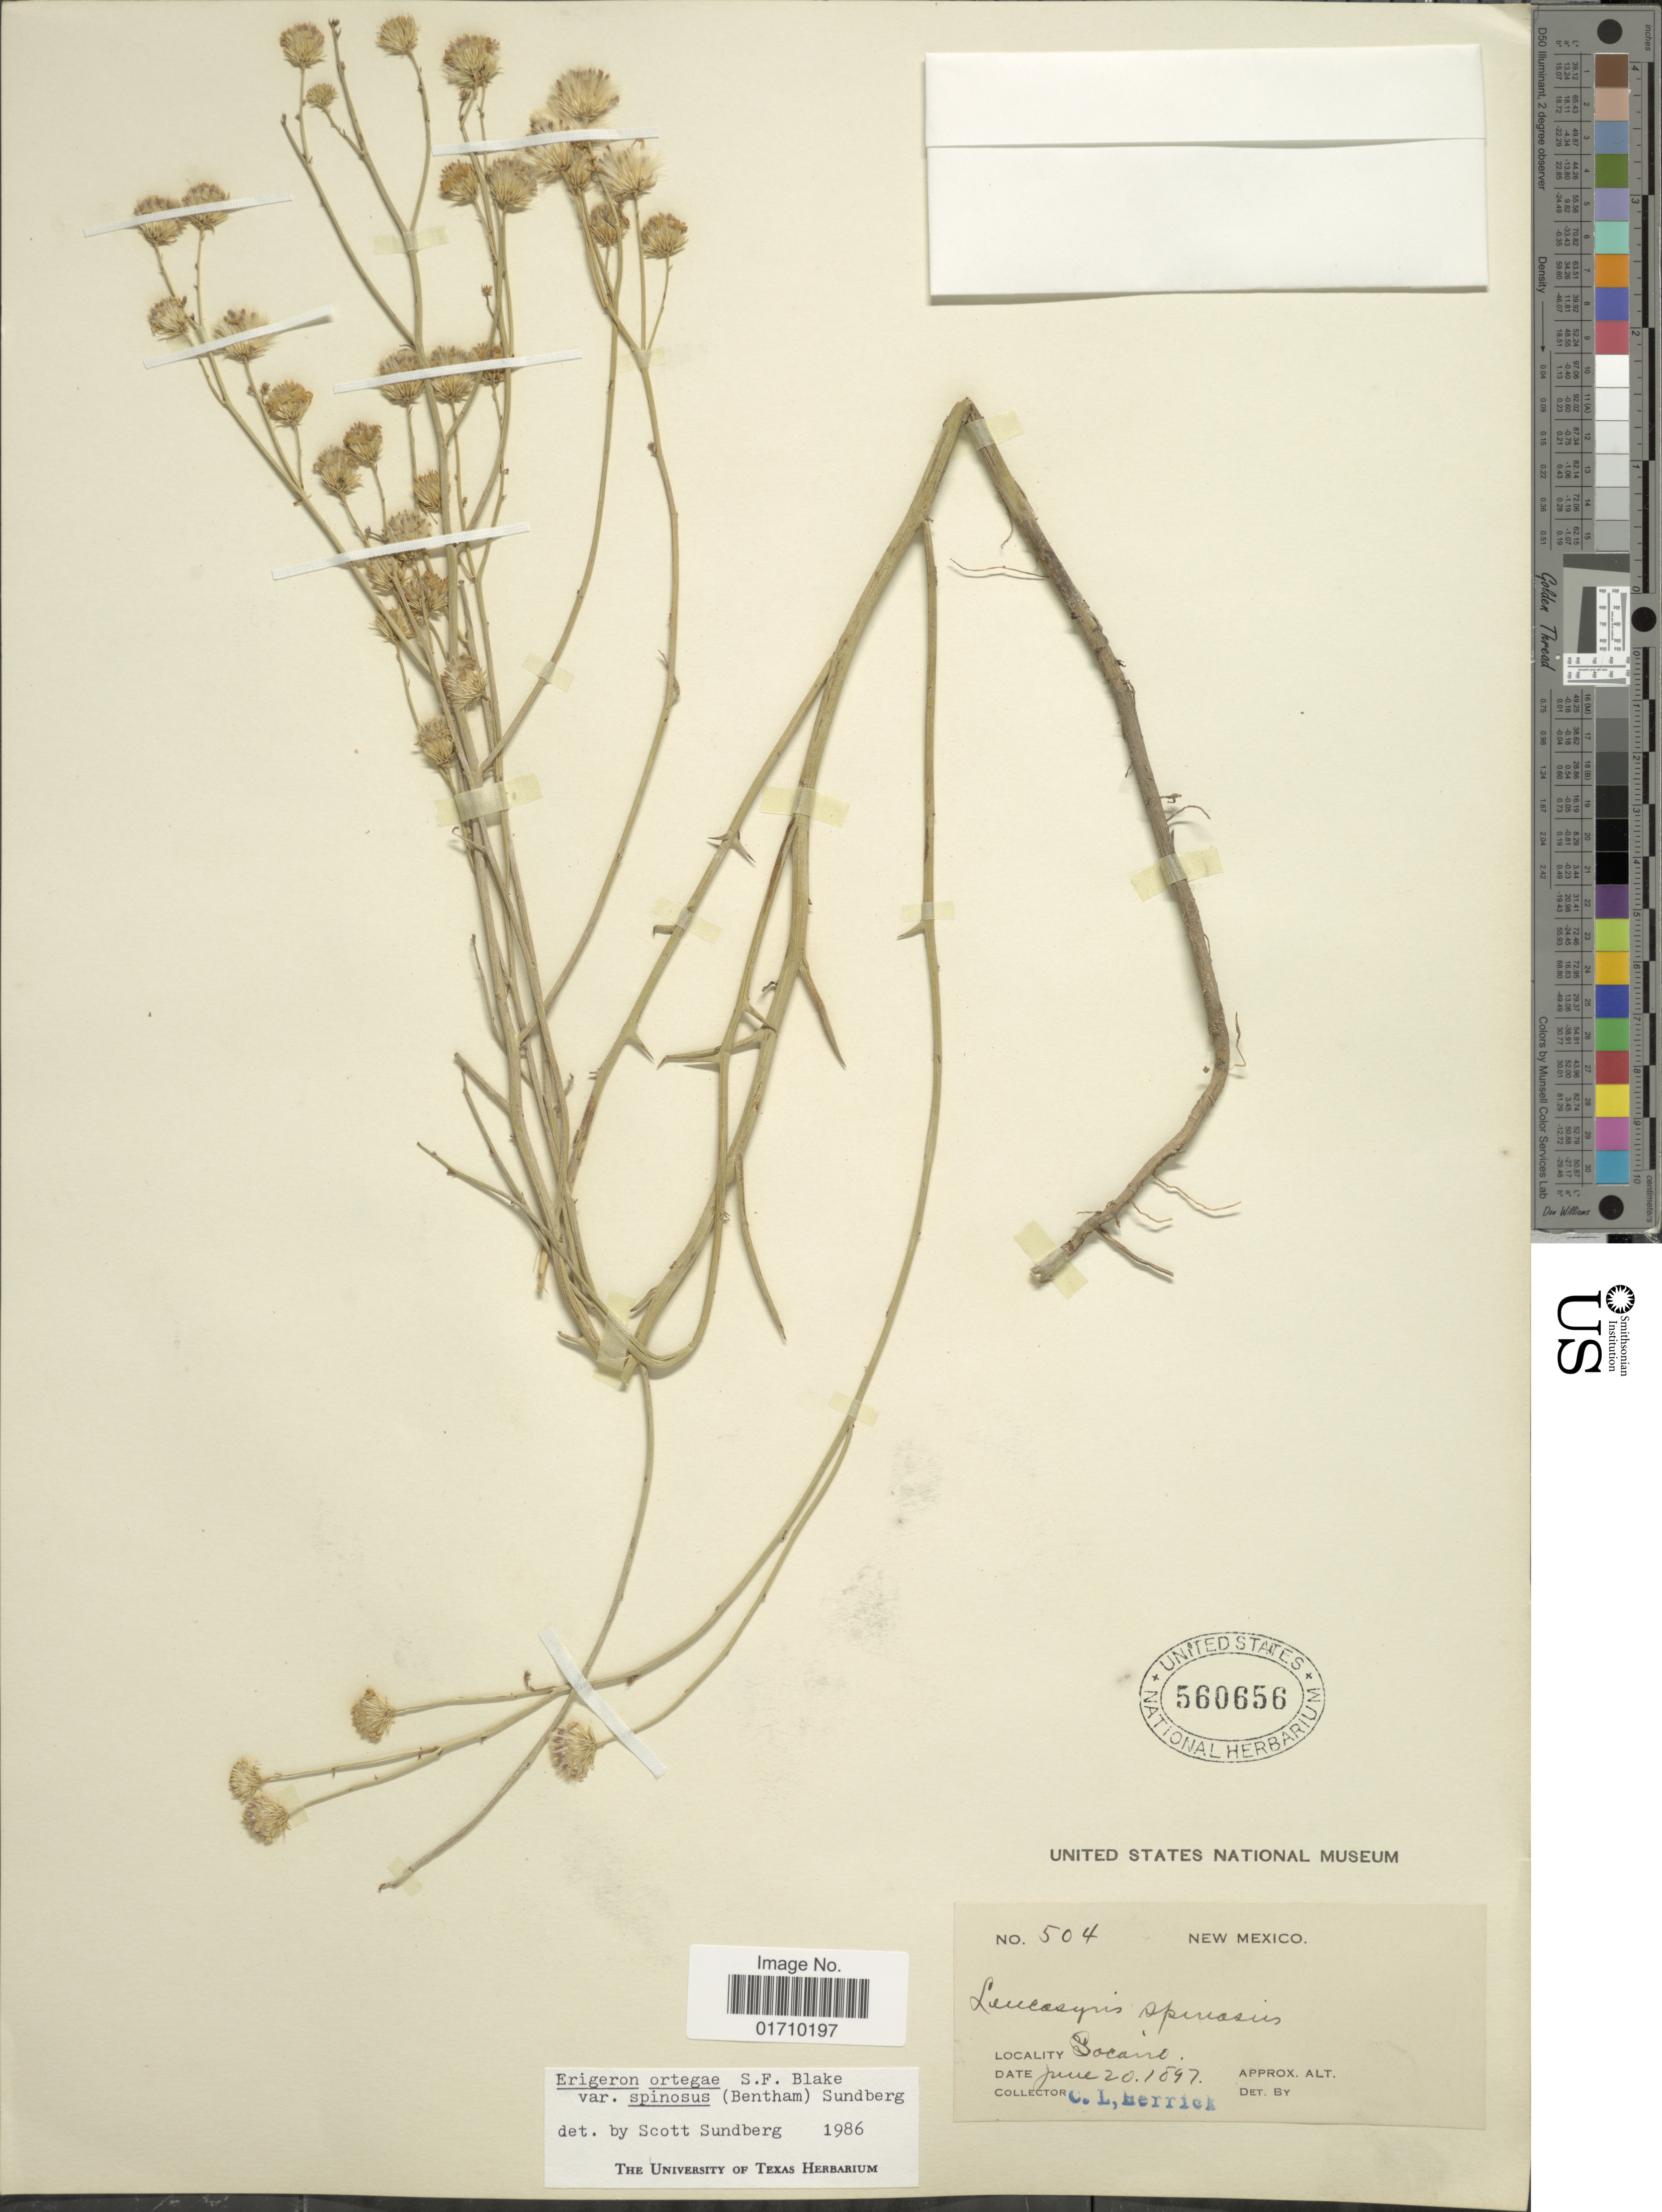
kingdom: Plantae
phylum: Tracheophyta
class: Magnoliopsida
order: Asterales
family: Asteraceae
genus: Chloracantha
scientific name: Chloracantha spinosa var. spinosa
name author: (Benth.) G.L. Nesom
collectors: C. Herrick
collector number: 504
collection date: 1897-06-20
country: United States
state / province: New Mexico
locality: Socano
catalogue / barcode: US 560656